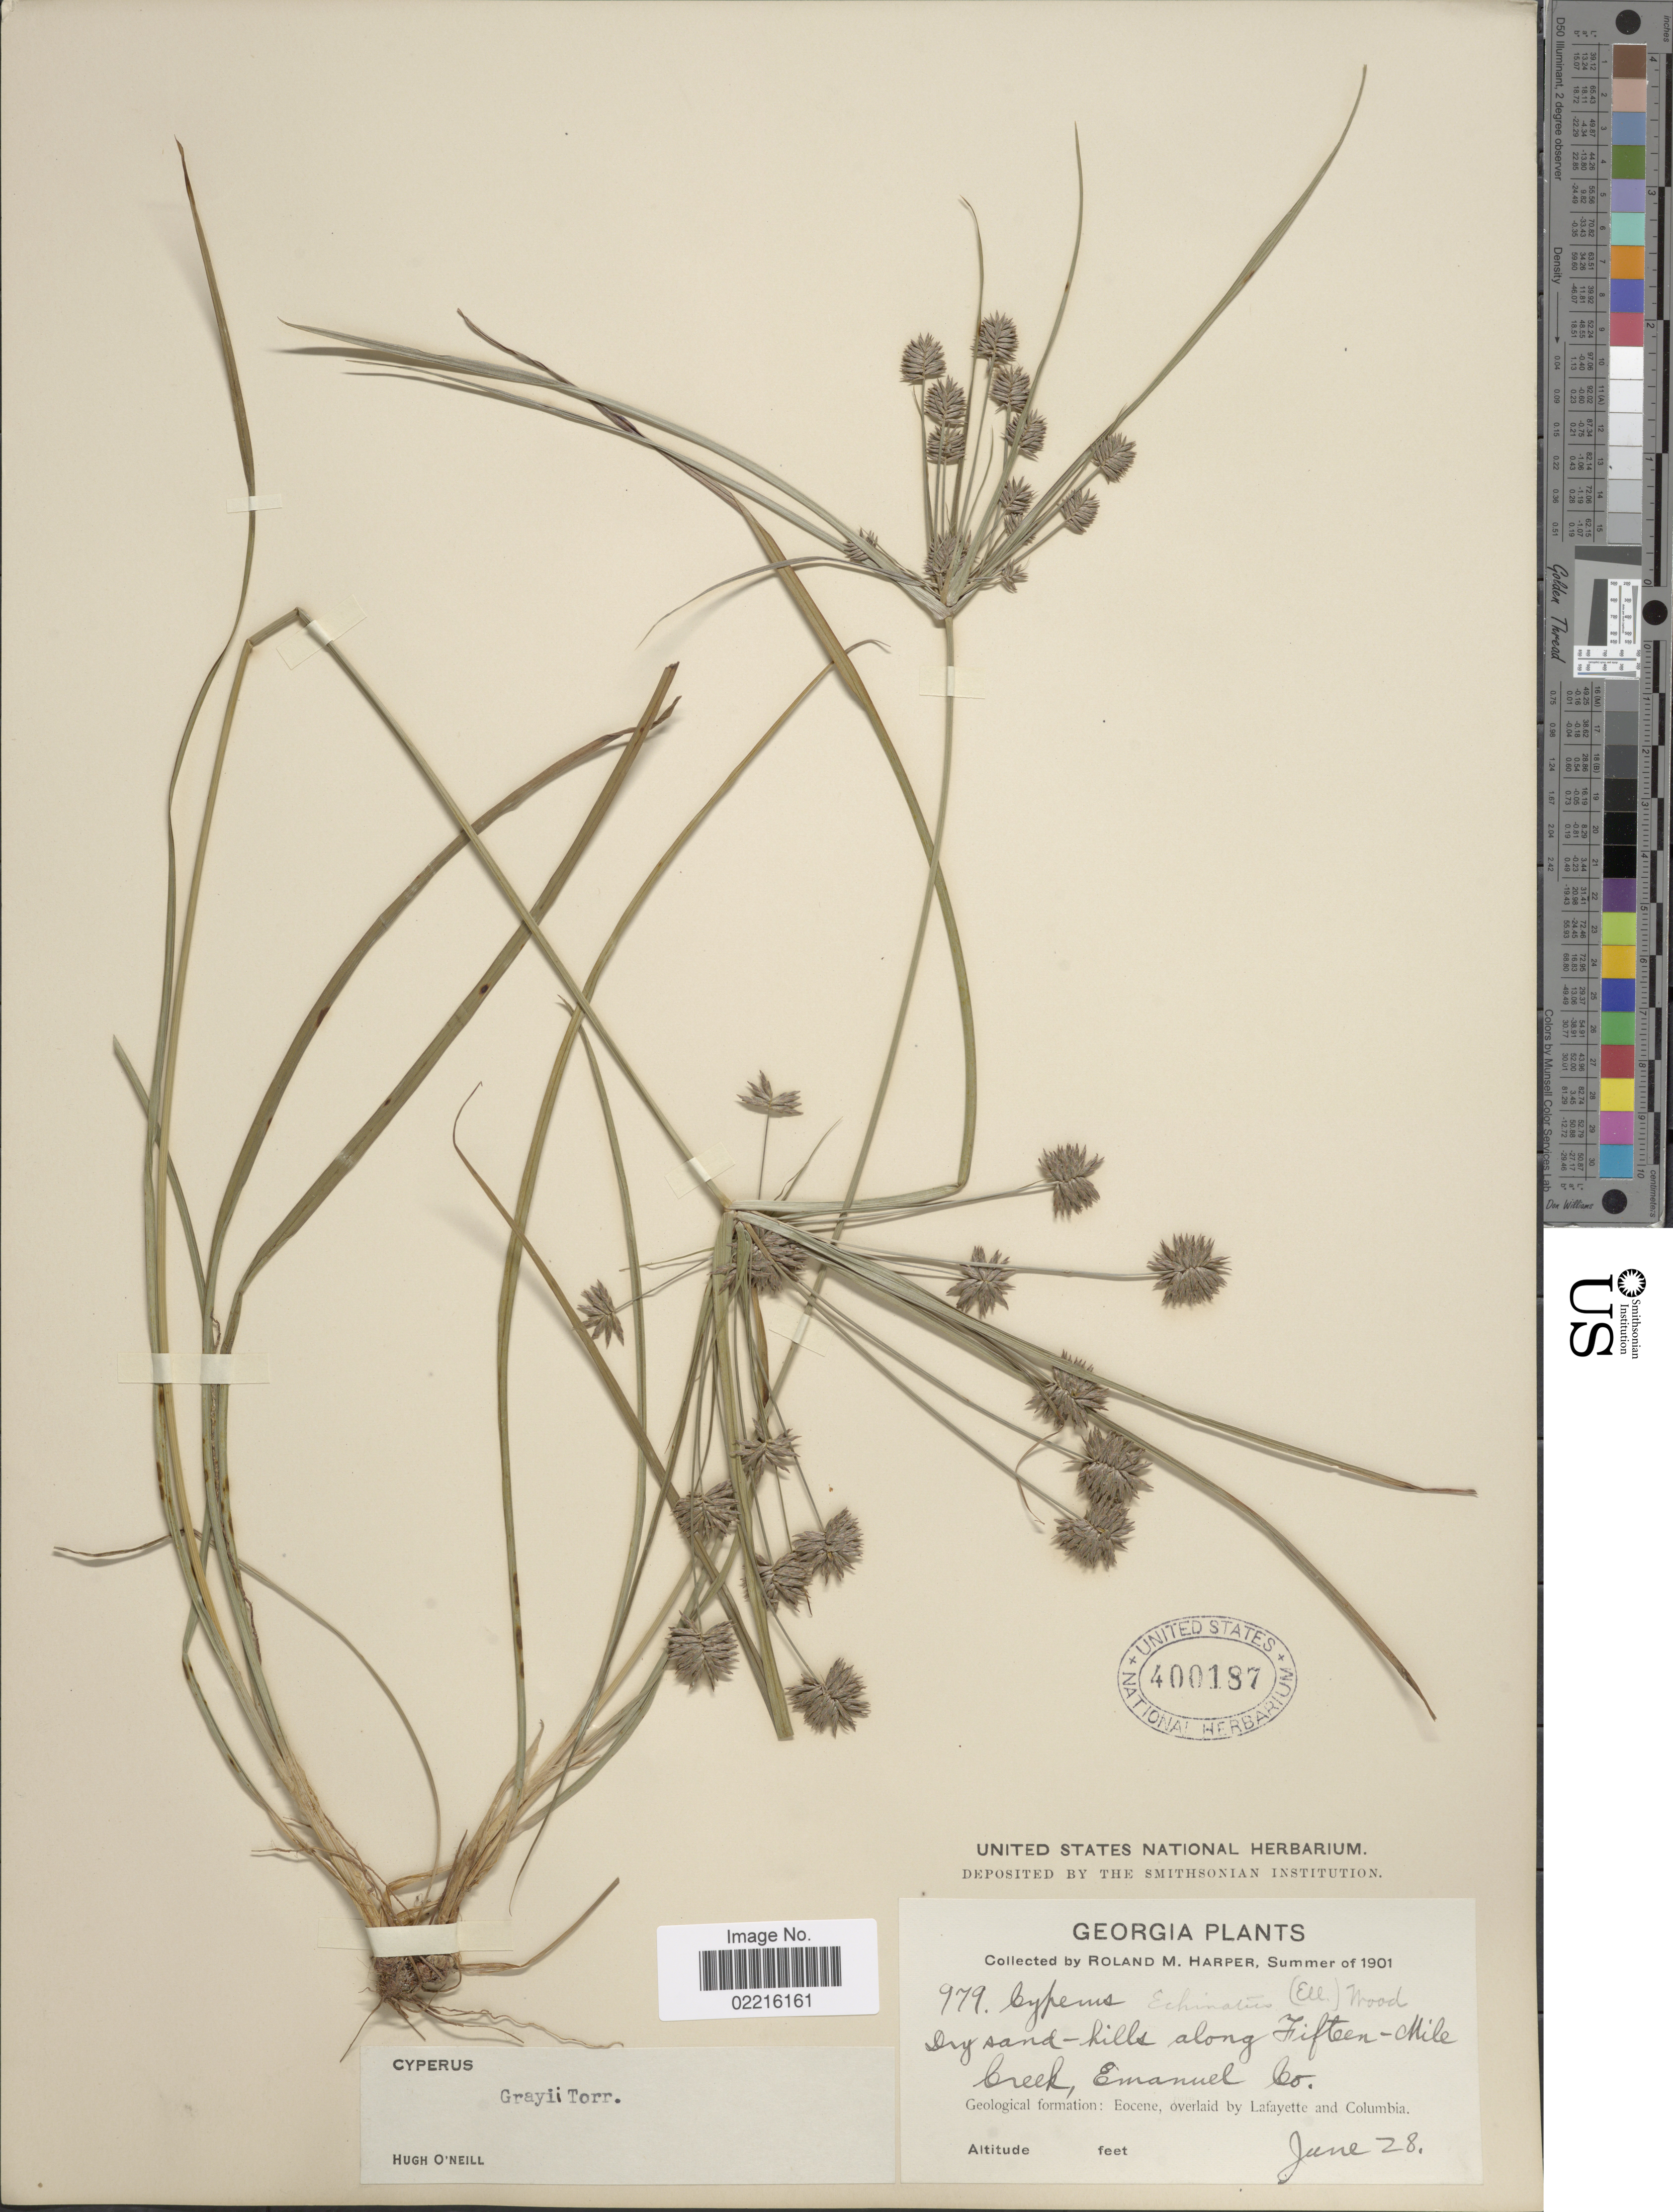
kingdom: Plantae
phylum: Tracheophyta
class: Liliopsida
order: Poales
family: Cyperaceae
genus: Cyperus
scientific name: Cyperus grayi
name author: Torr.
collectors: R. M. Harper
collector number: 979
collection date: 1901-06-28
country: United States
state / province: Georgia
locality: Dry sand-hills along Fifteen - Mile Creek, Emanuel Co. Geological formation: Eocene, overlaid by Lafayette and Columbia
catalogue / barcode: US 400187